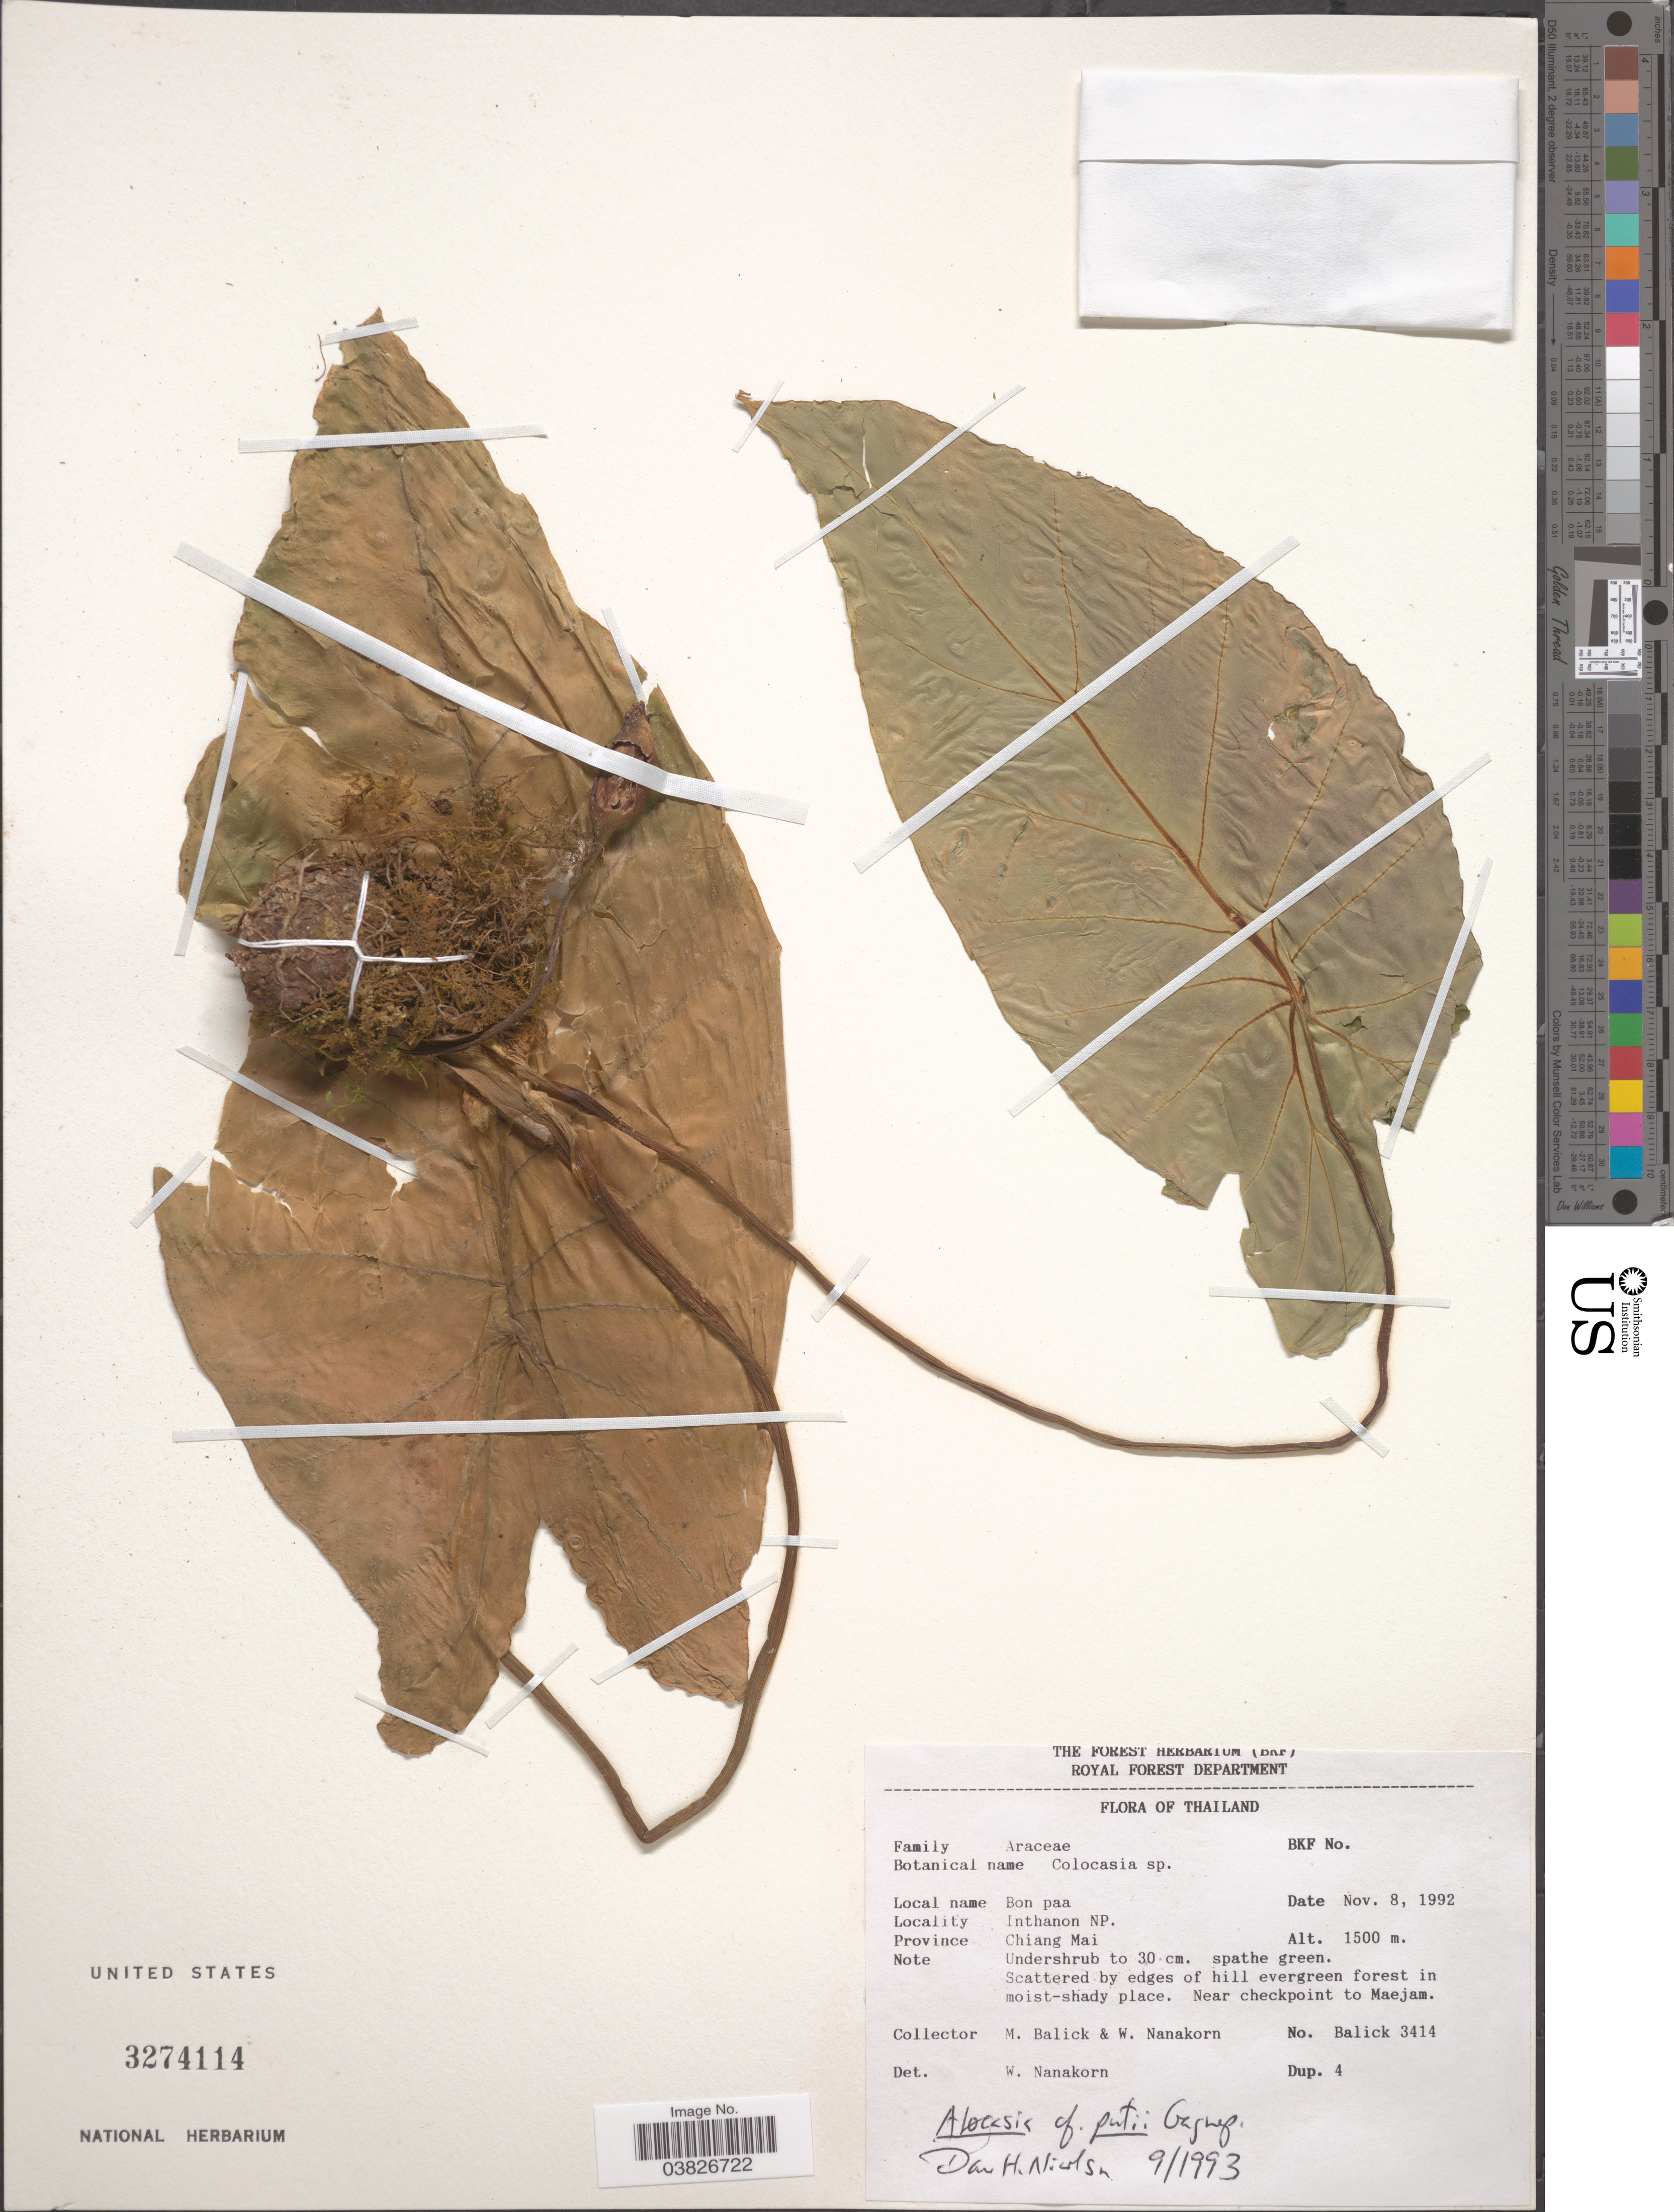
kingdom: Plantae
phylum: Tracheophyta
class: Liliopsida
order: Alismatales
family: Araceae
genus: Alocasia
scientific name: Alocasia putii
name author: Gagnep.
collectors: M. Balick & W. Nanakorn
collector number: Balick 3414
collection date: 1992-11-08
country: Thailand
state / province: Chiang Mai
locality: Inthanon NP. Near checkpoint to Maejam.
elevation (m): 1500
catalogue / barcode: US 3274114